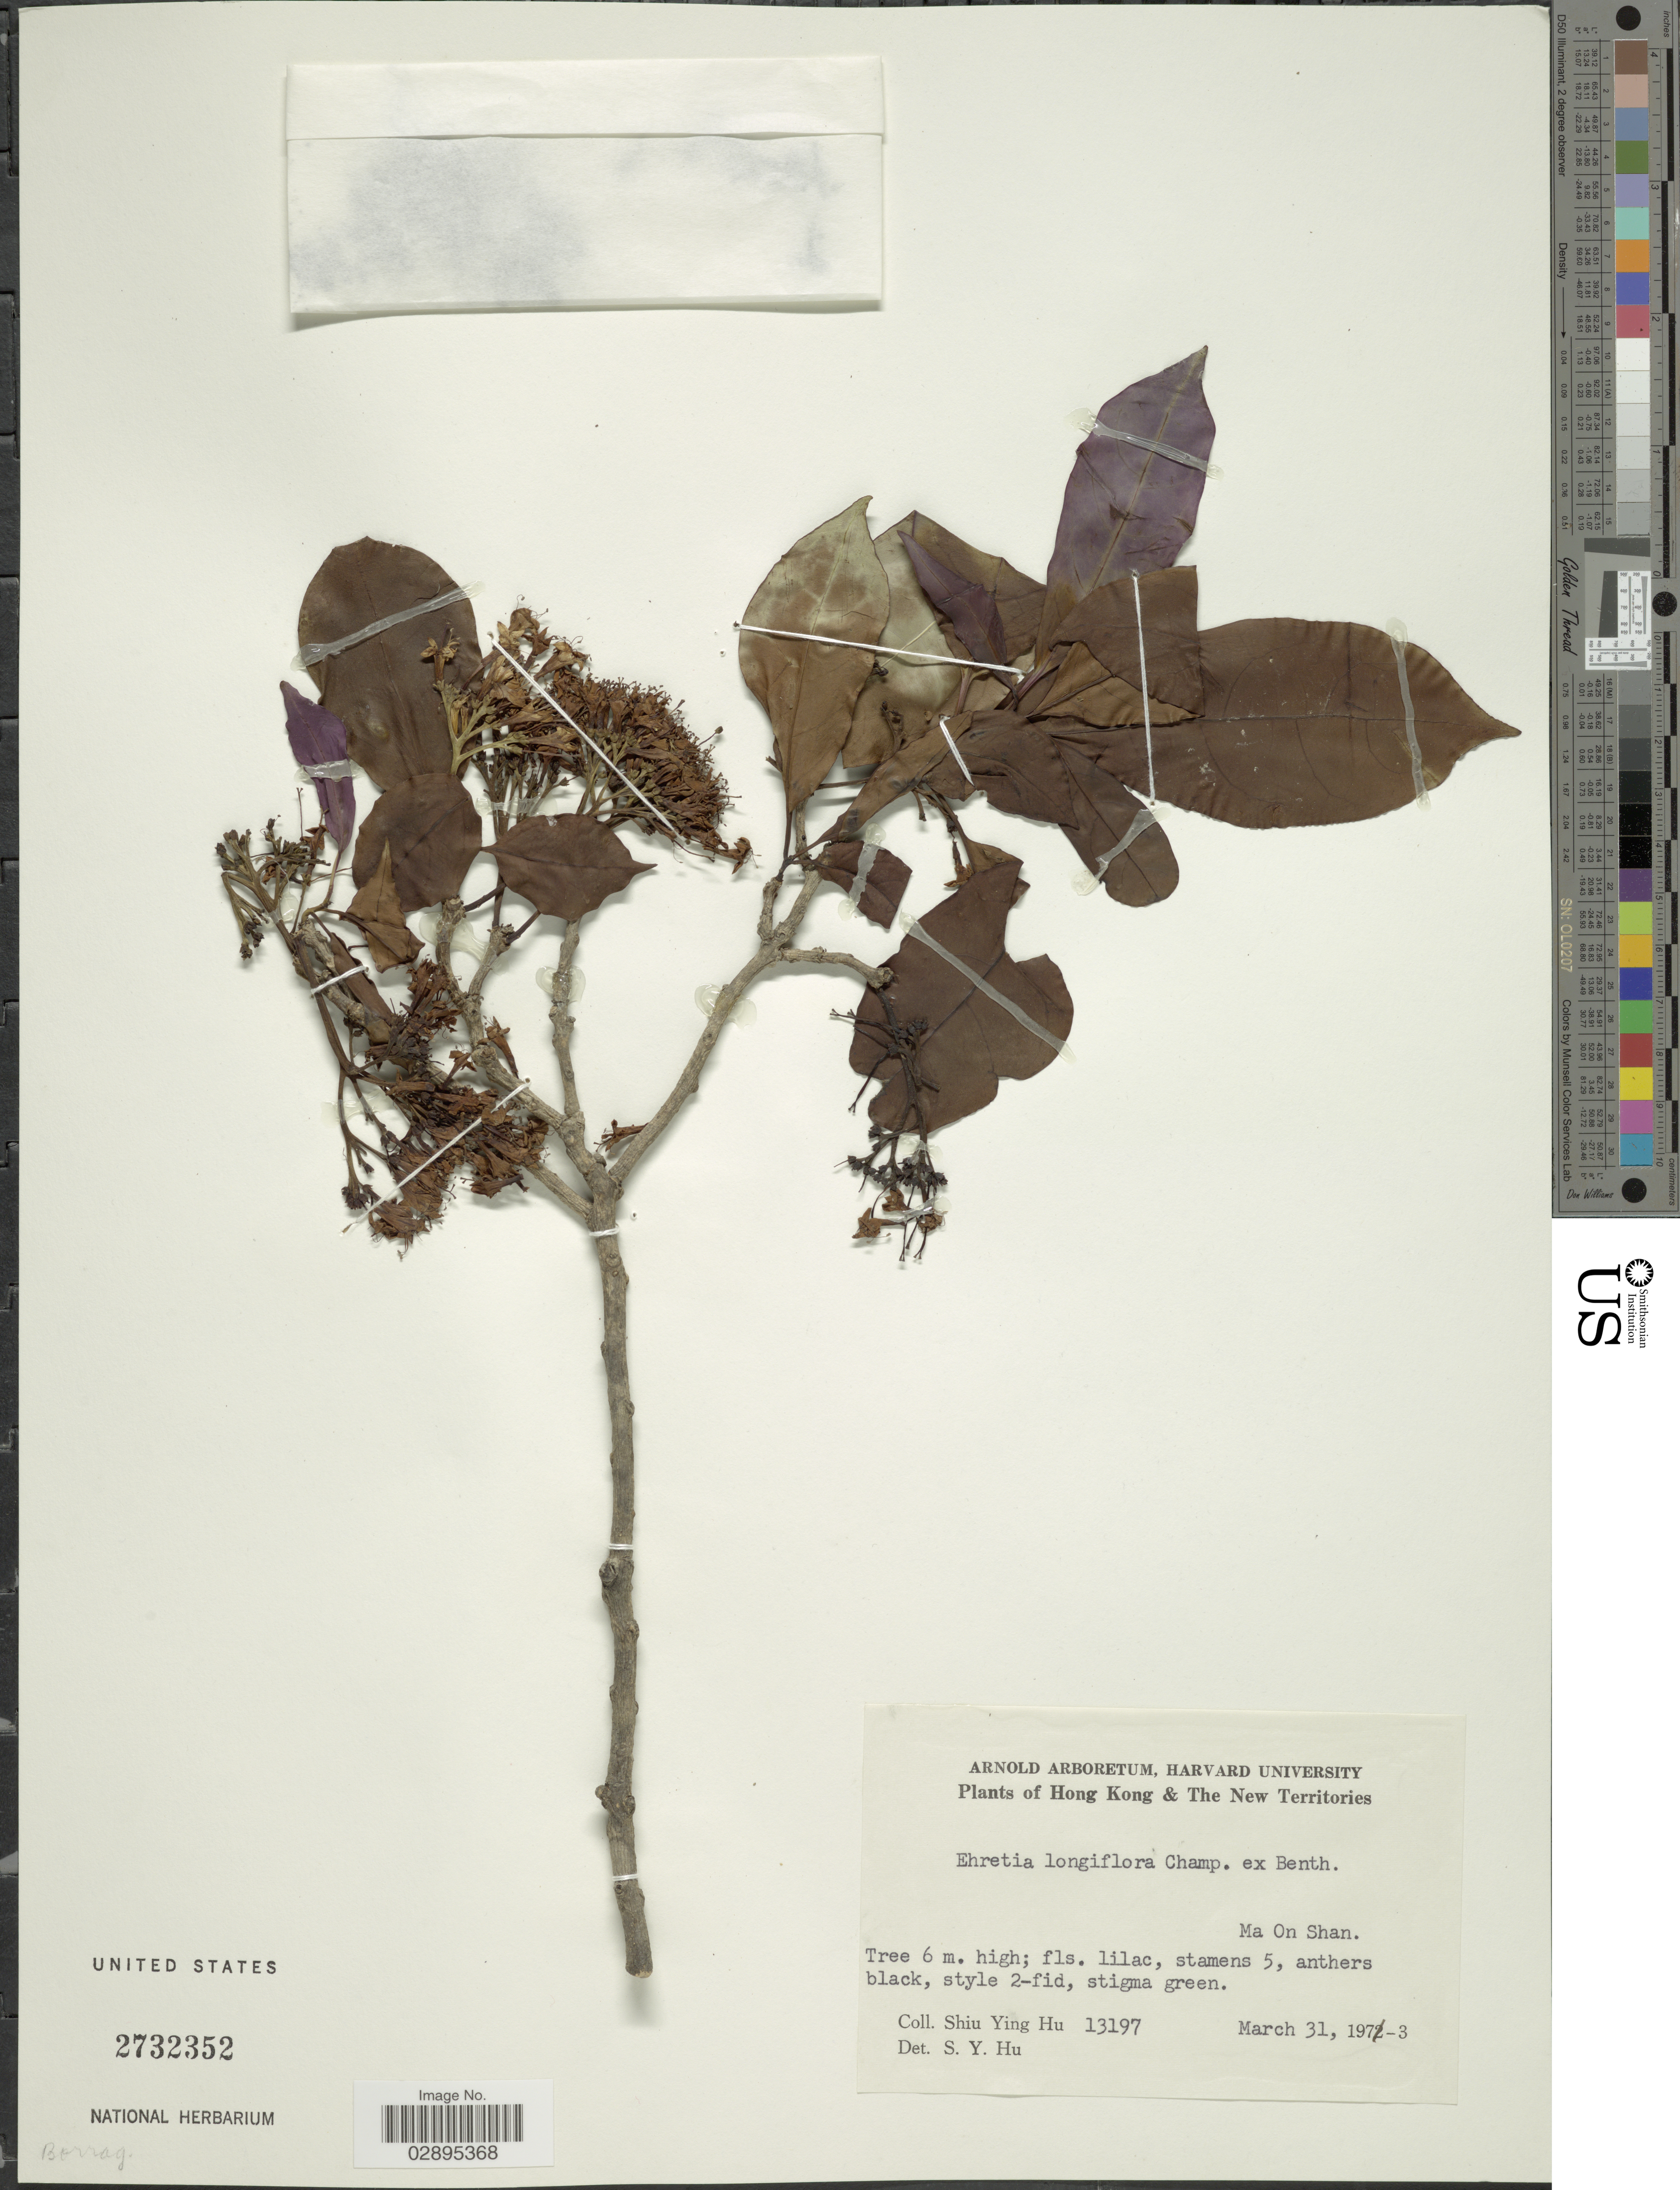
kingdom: Plantae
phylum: Tracheophyta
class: Magnoliopsida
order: Boraginales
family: Ehretiaceae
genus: Ehretia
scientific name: Ehretia longiflora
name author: Champ. ex Benth.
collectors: S. Y. Hu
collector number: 13197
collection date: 1973-03-31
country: China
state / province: Hong Kong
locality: Hong Kong & The New Territories. Ma On Shan.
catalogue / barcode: US 2732352